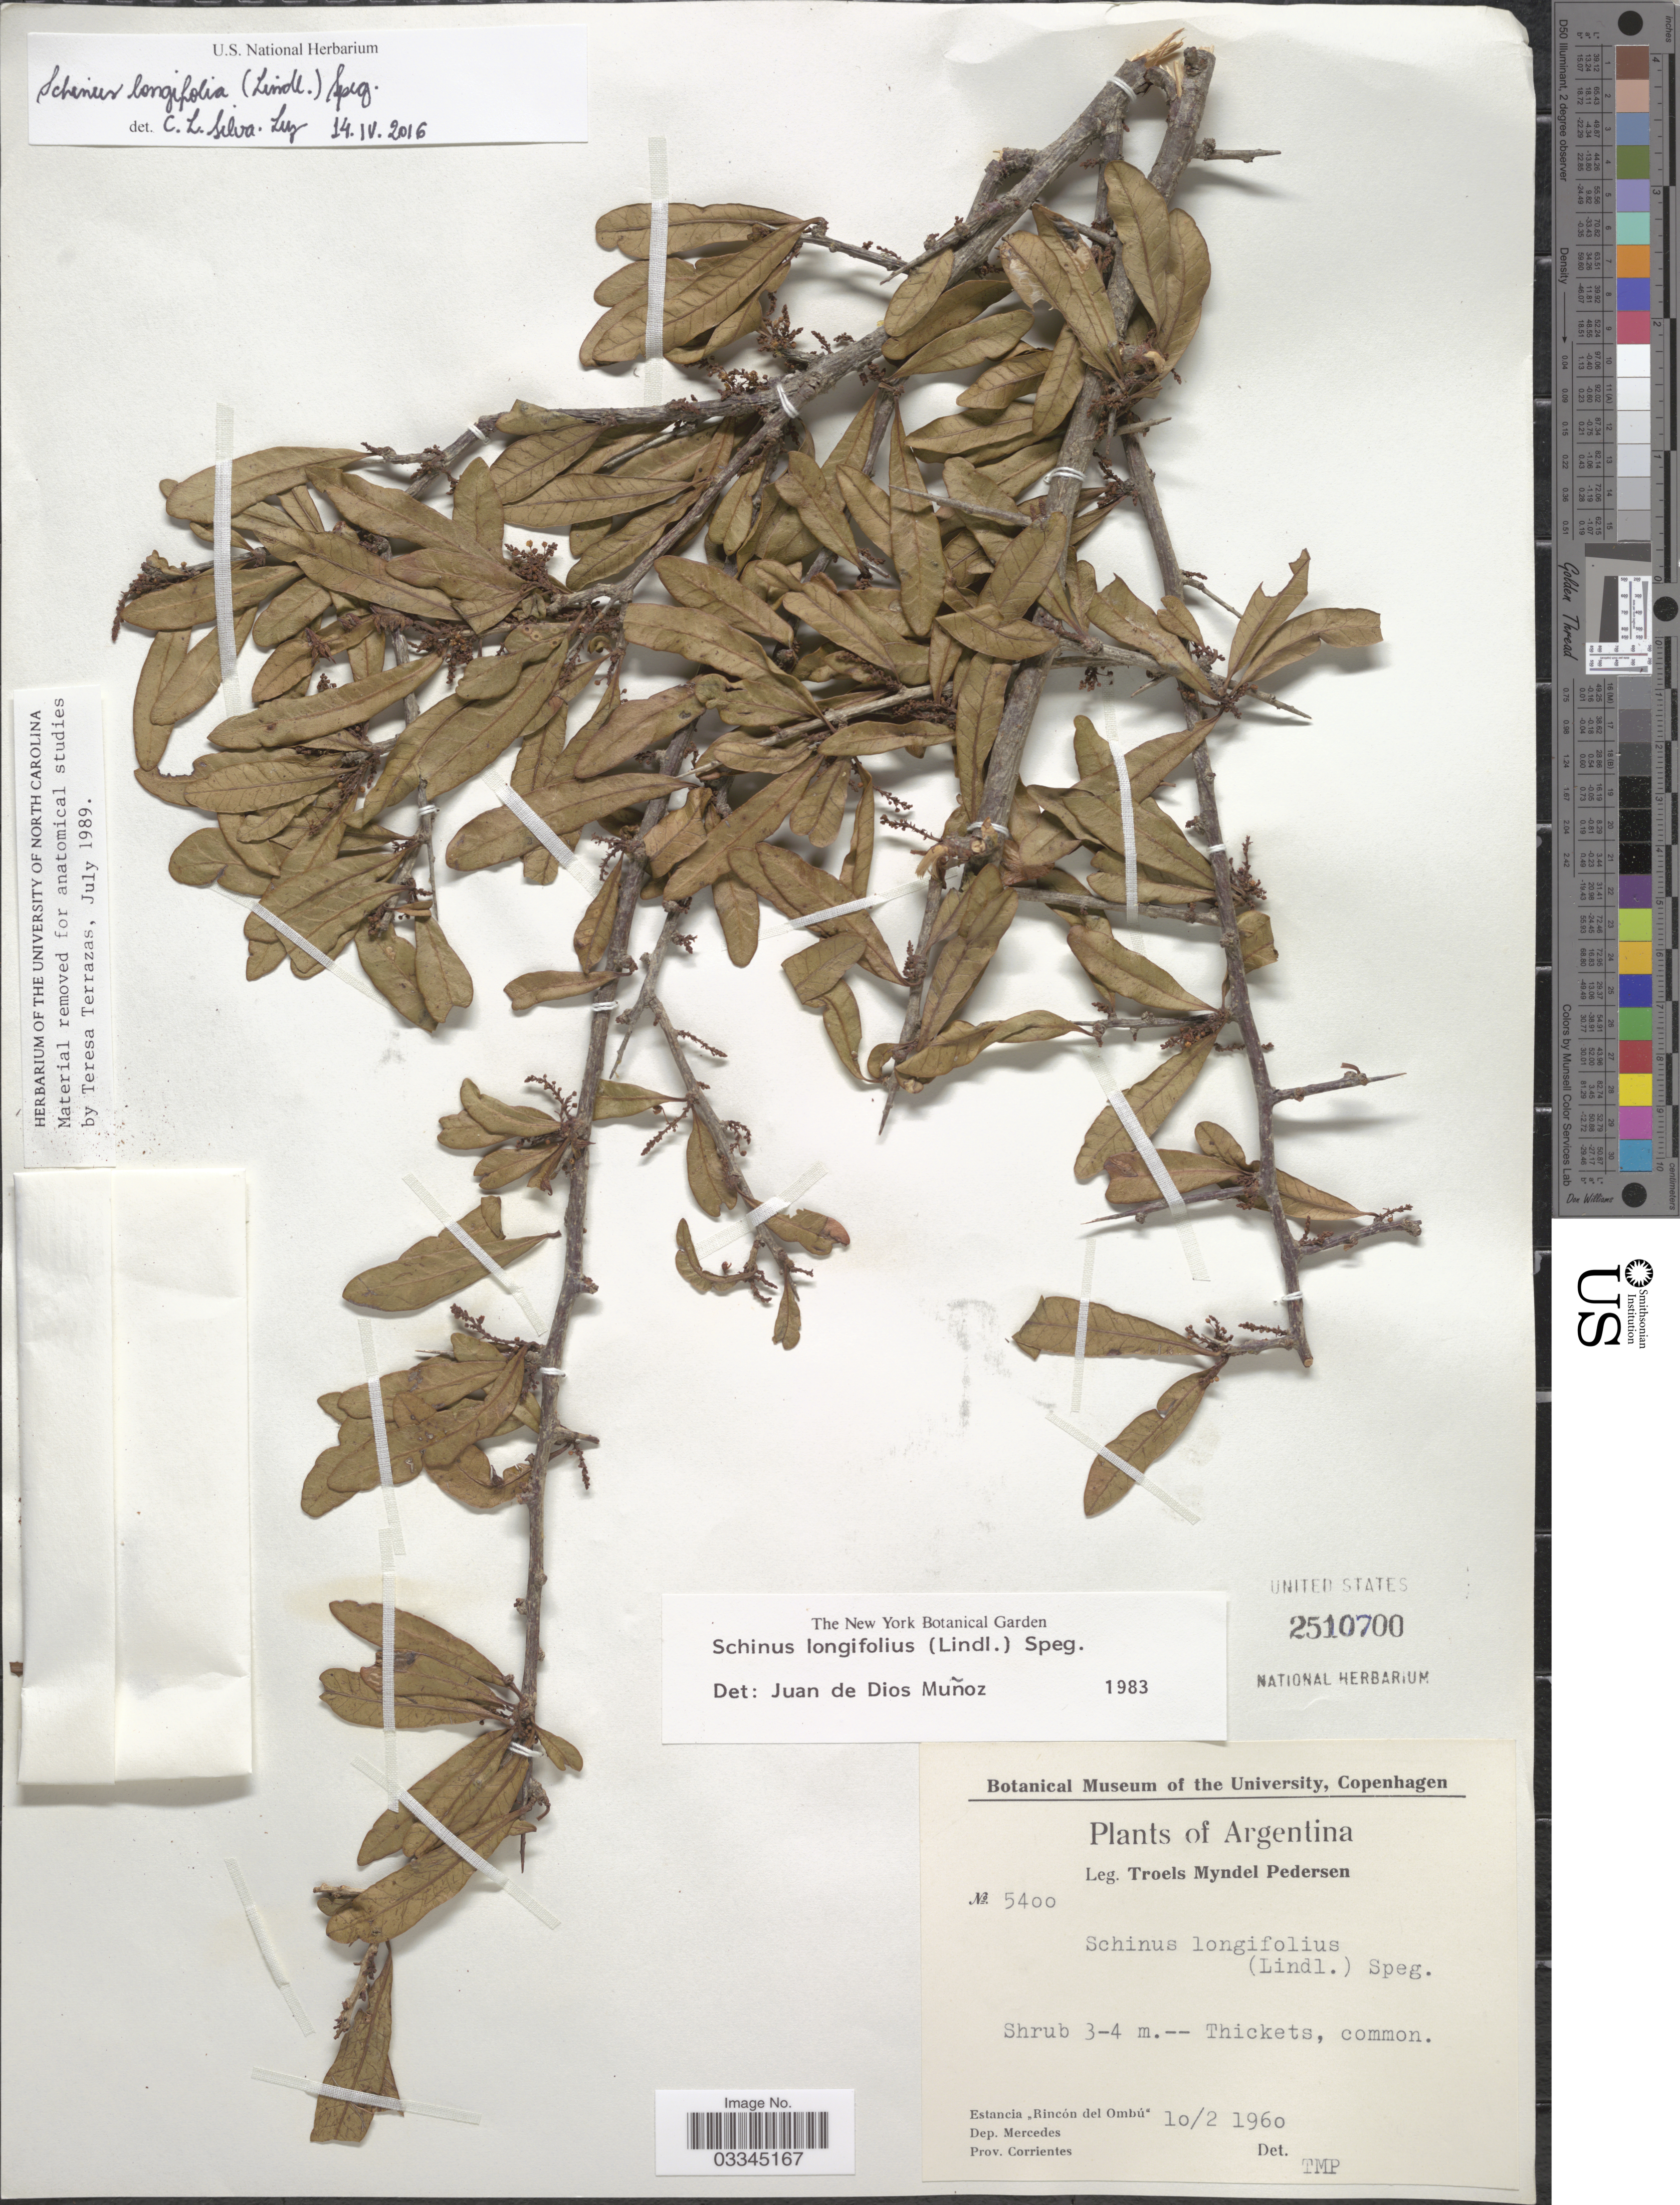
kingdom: Plantae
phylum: Tracheophyta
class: Magnoliopsida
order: Sapindales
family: Anacardiaceae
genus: Schinus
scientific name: Schinus longifolia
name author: (Lindl.) Speg.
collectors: T. Pederson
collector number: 5400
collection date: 1960-02-10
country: Argentina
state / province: Corrientes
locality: Estancia "Rincón del Ombú", Dep. Mercedes.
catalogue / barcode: US 2510700